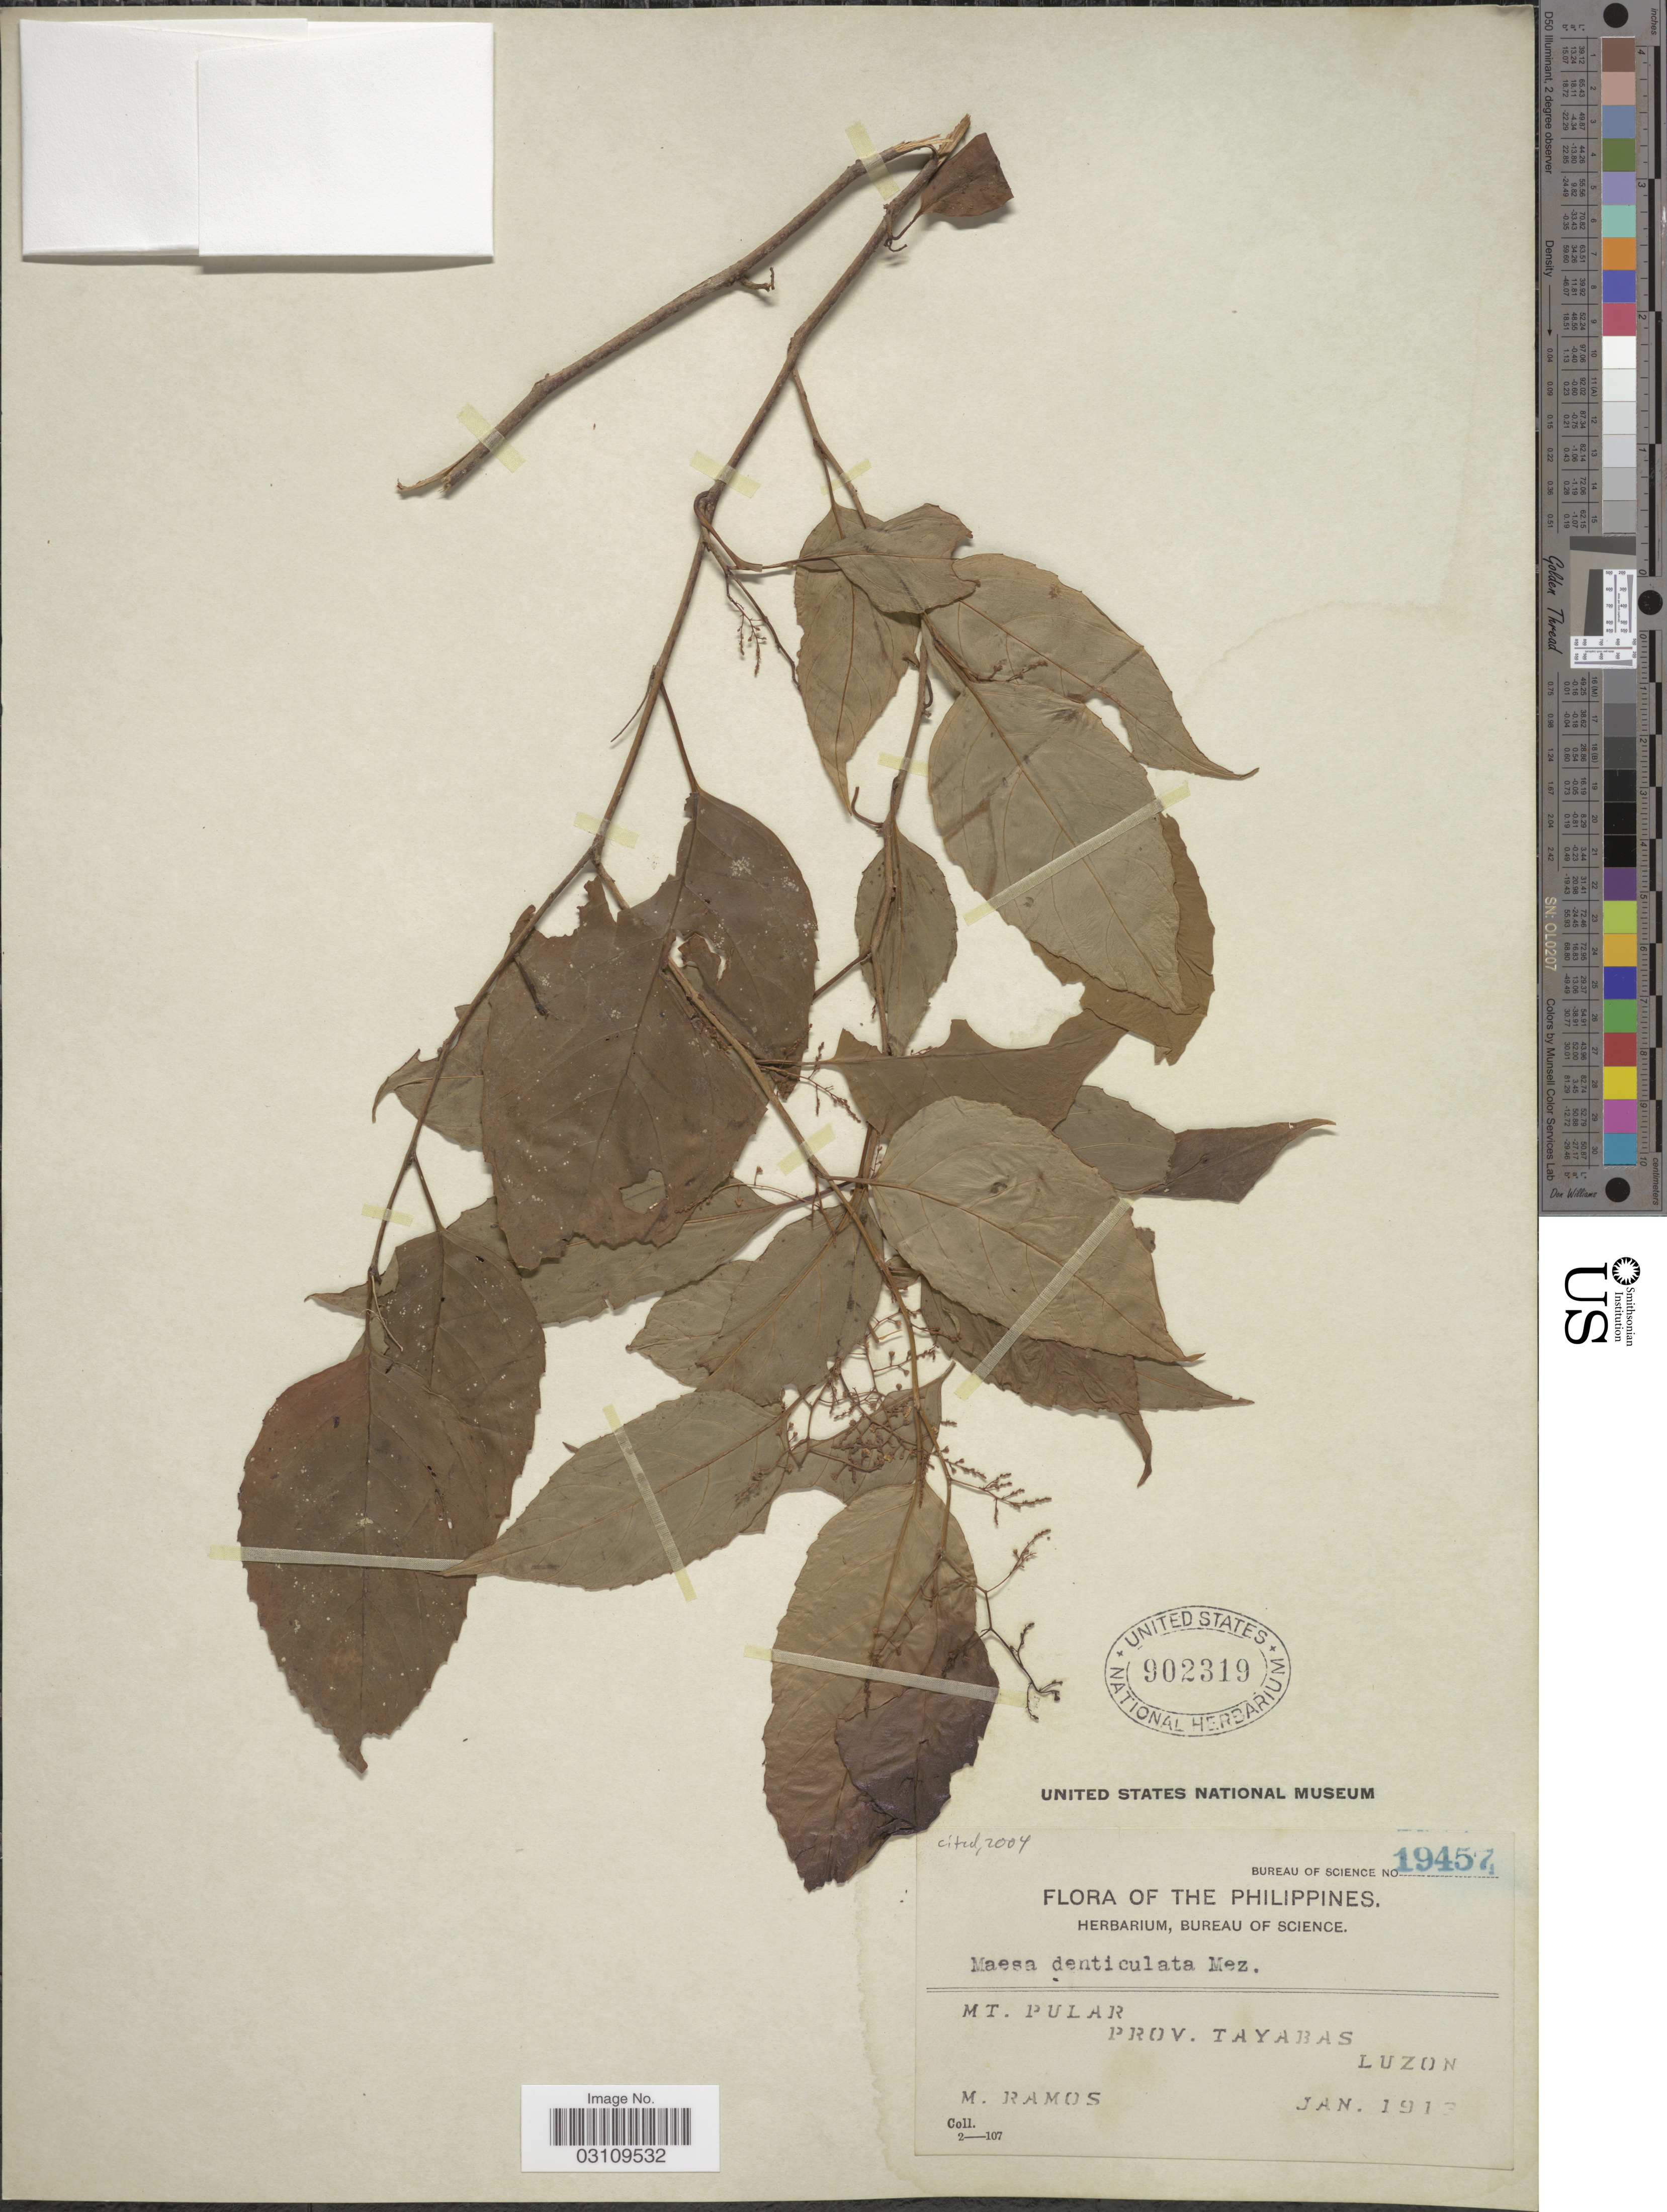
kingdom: Plantae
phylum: Tracheophyta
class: Magnoliopsida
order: Ericales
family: Primulaceae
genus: Maesa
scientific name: Maesa denticulata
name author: Mez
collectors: M. Ramos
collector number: Bureau of Science 19457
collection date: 1913-01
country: Philippines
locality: Mt. Pular, Prov. Tayabas, Luzon.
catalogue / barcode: US 902319